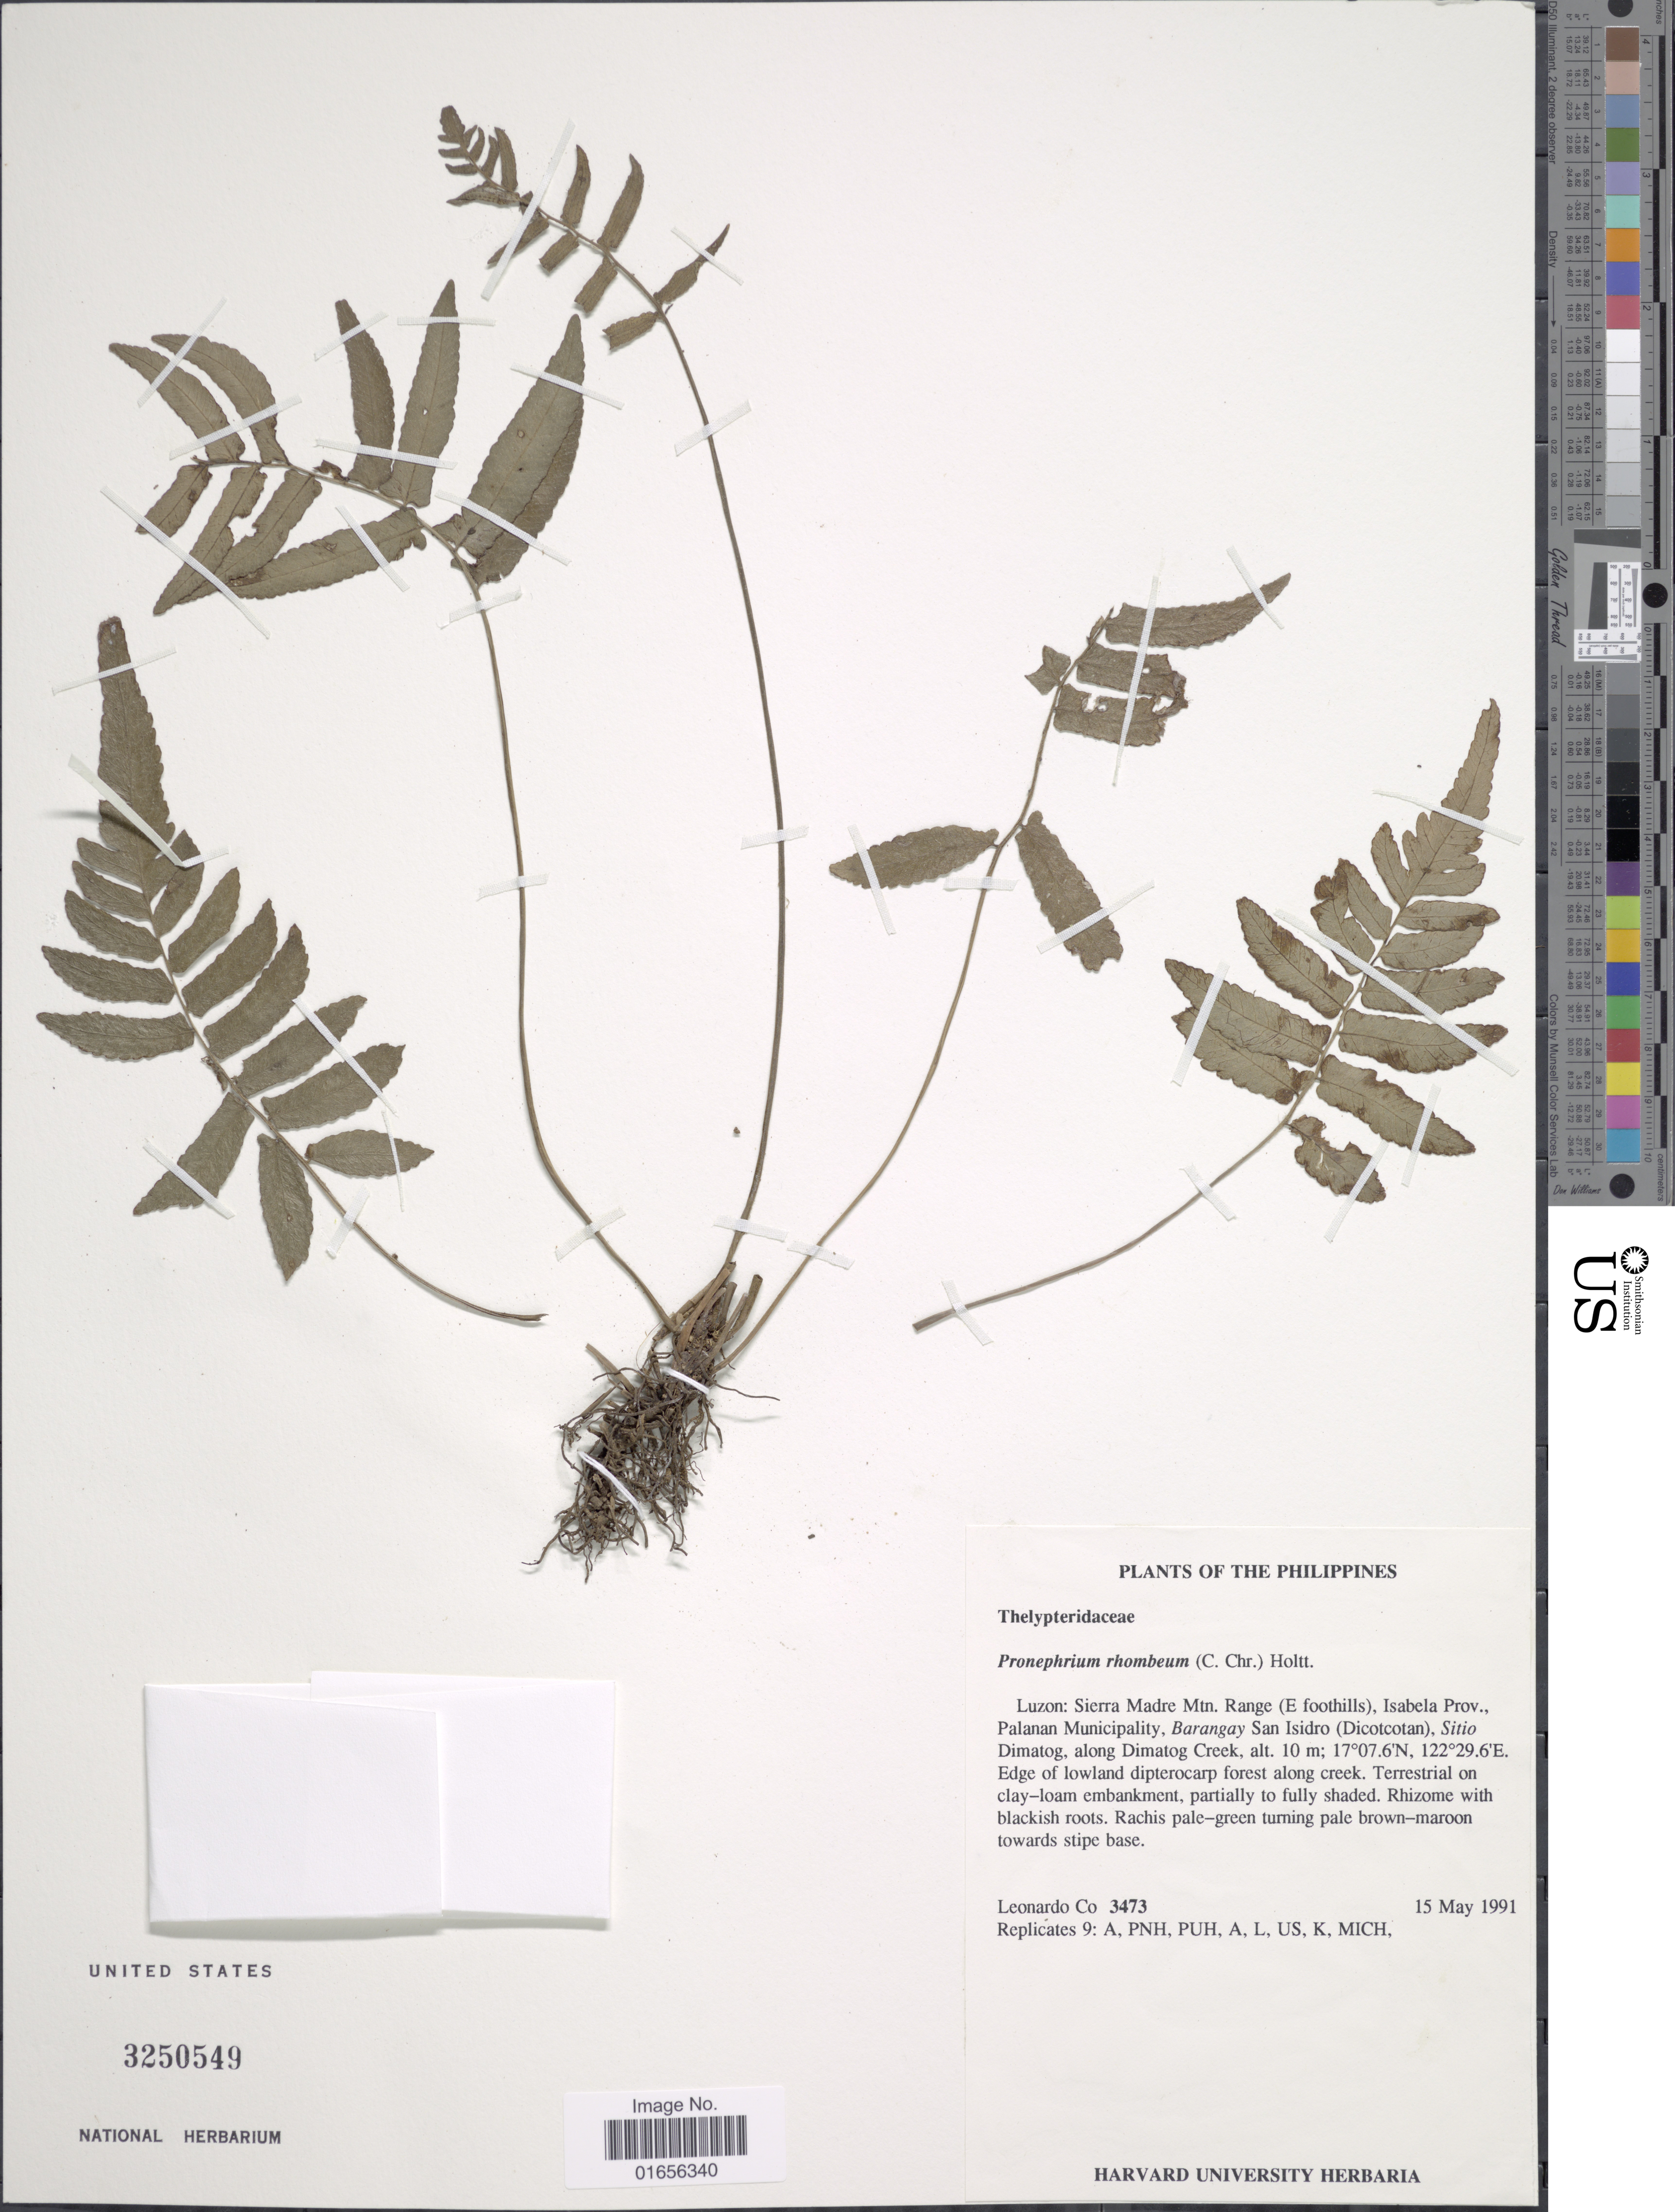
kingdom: Plantae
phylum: Tracheophyta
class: Polypodiopsida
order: Polypodiales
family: Thelypteridaceae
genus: Pronephrium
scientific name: Pronephrium rhombeum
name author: (Christ) Holttum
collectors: L. Co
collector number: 3473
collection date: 1991-05-15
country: Philippines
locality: The Philippines, Luzon: Sierra Madre Mtn. Range (E foothills), Isabela Prov., Palanan Municipality, Barangay San Isidro (Dicotcotan), Sitio Dimatog, along Dimatog Creek.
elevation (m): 10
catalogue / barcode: US 3250549